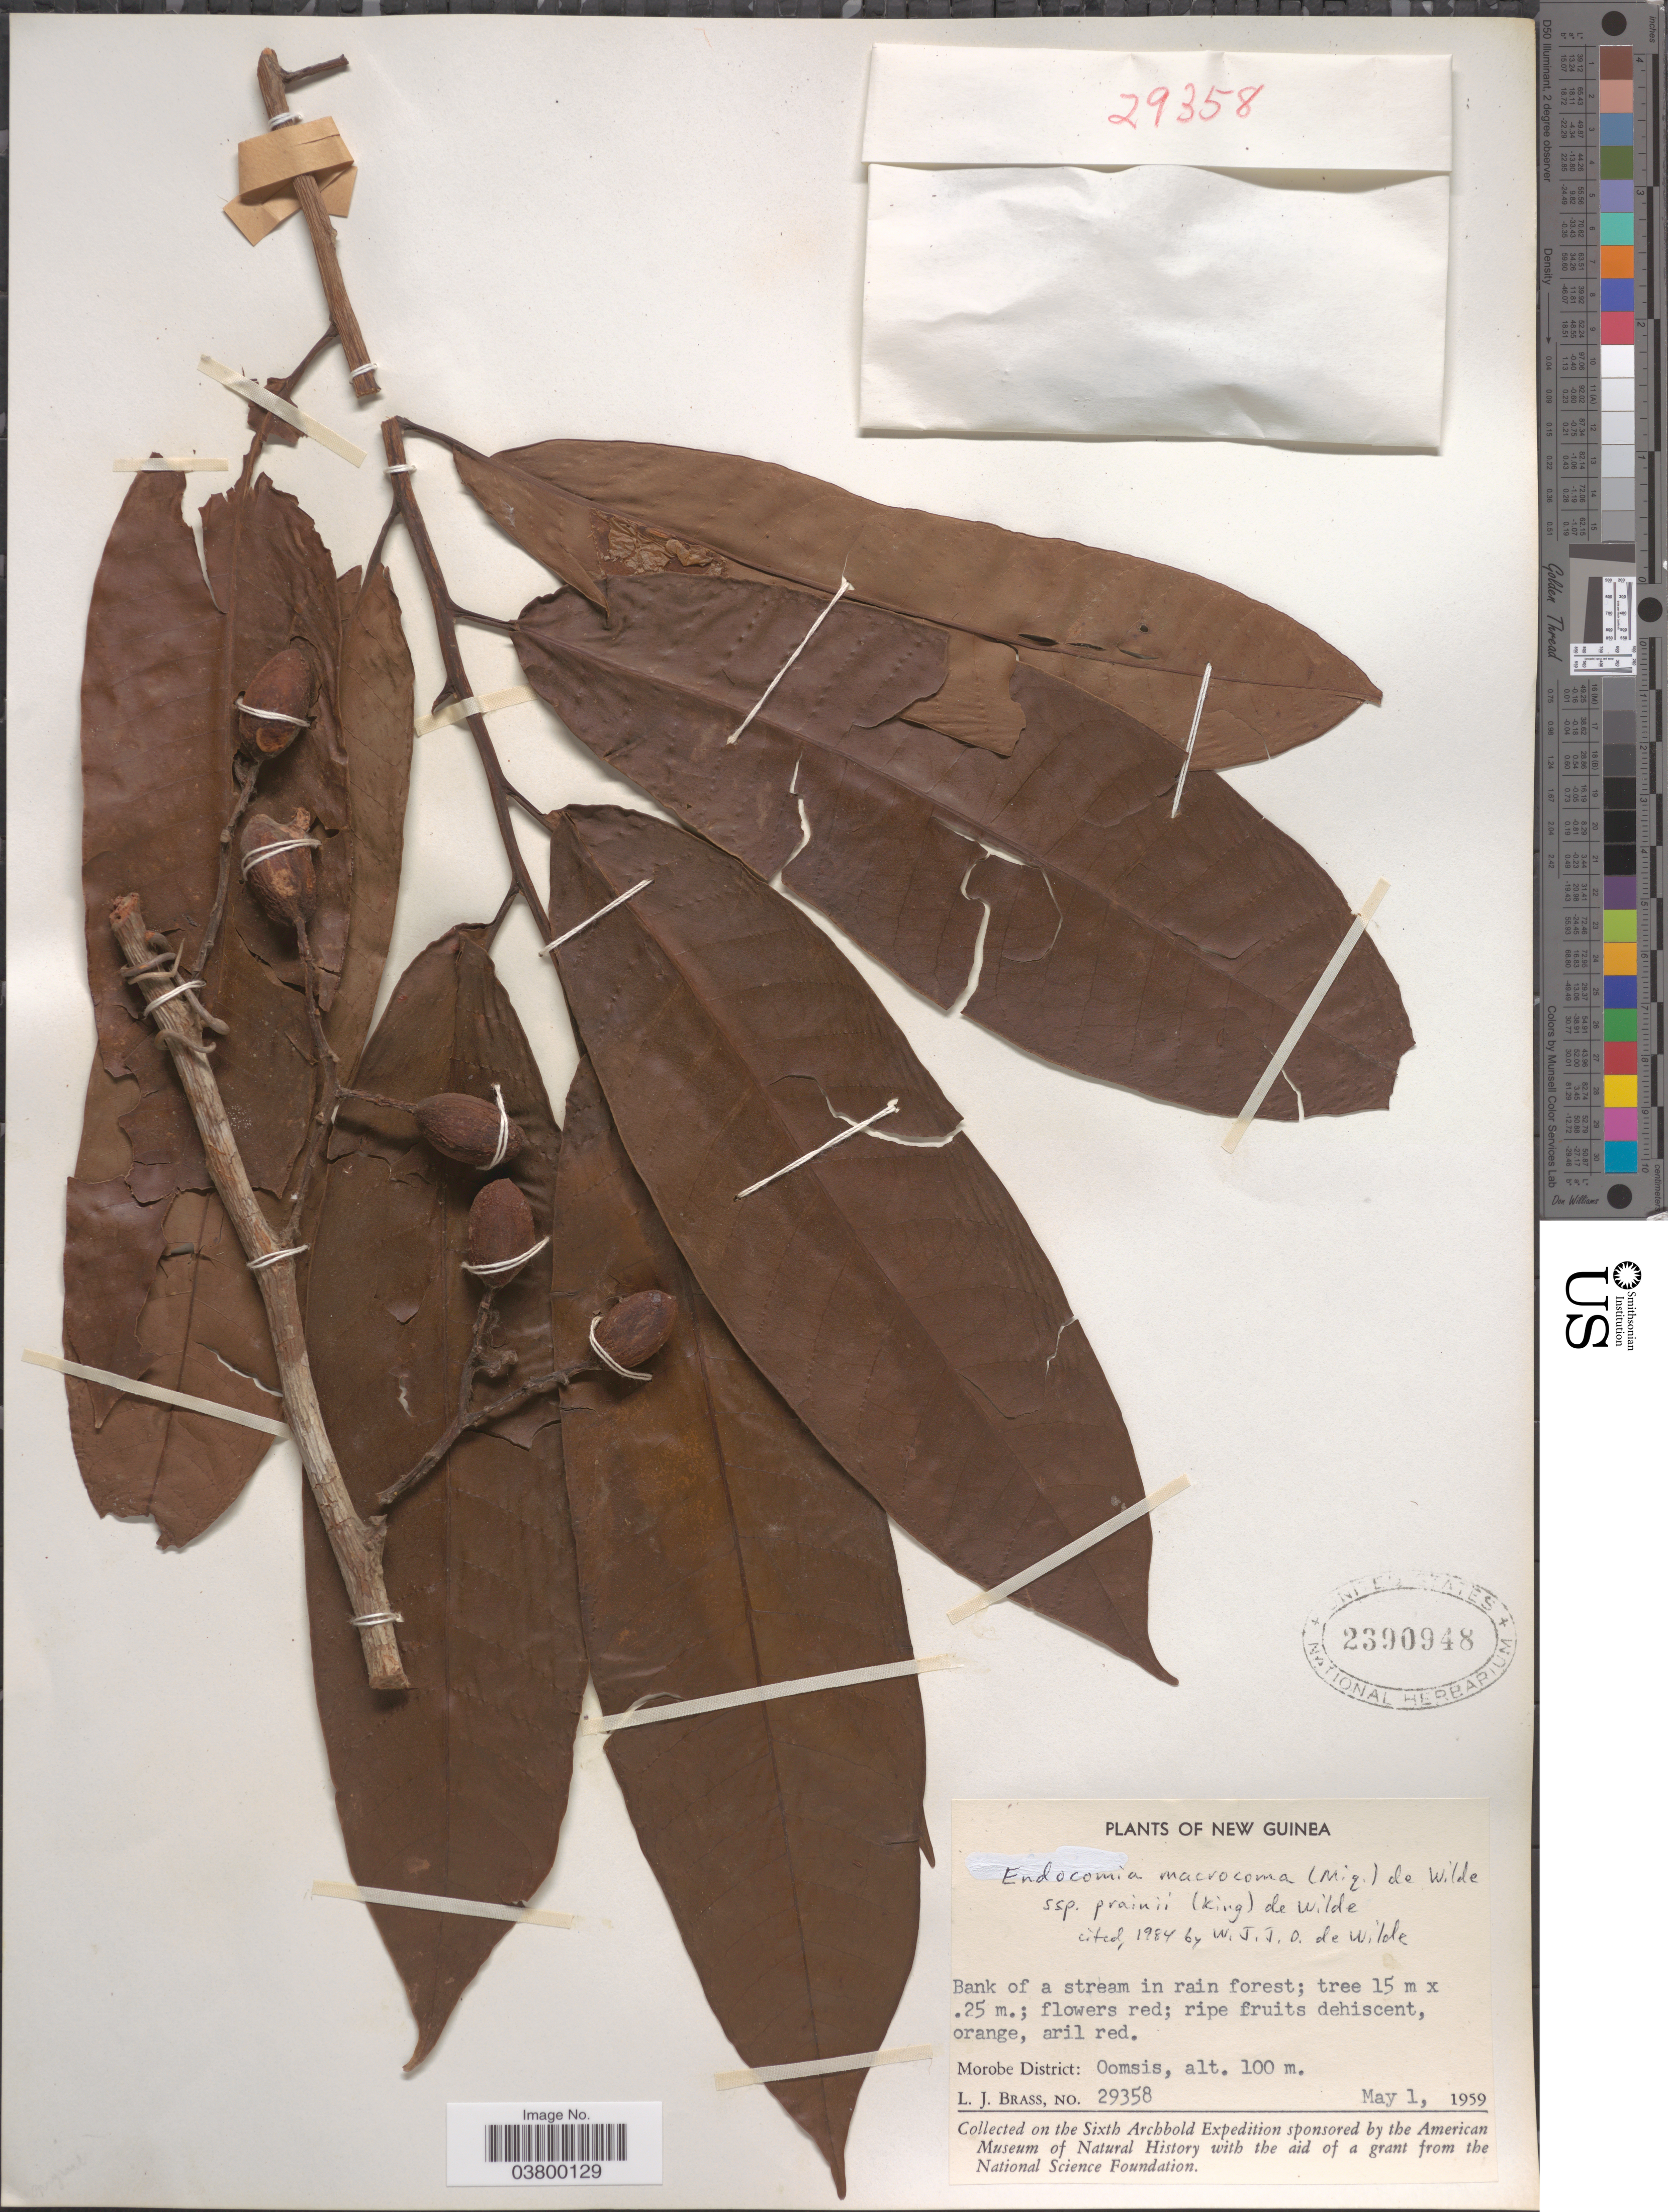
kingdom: Plantae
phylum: Tracheophyta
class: Magnoliopsida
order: Magnoliales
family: Myristicaceae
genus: Endocomia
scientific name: Endocomia macrocoma subsp. prainii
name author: (King) W.J. de Wilde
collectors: L. J. Brass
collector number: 29358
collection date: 1959-05-01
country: Papua New Guinea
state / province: Morobe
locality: Morobe District: Oomsis.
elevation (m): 100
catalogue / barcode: US 2390948